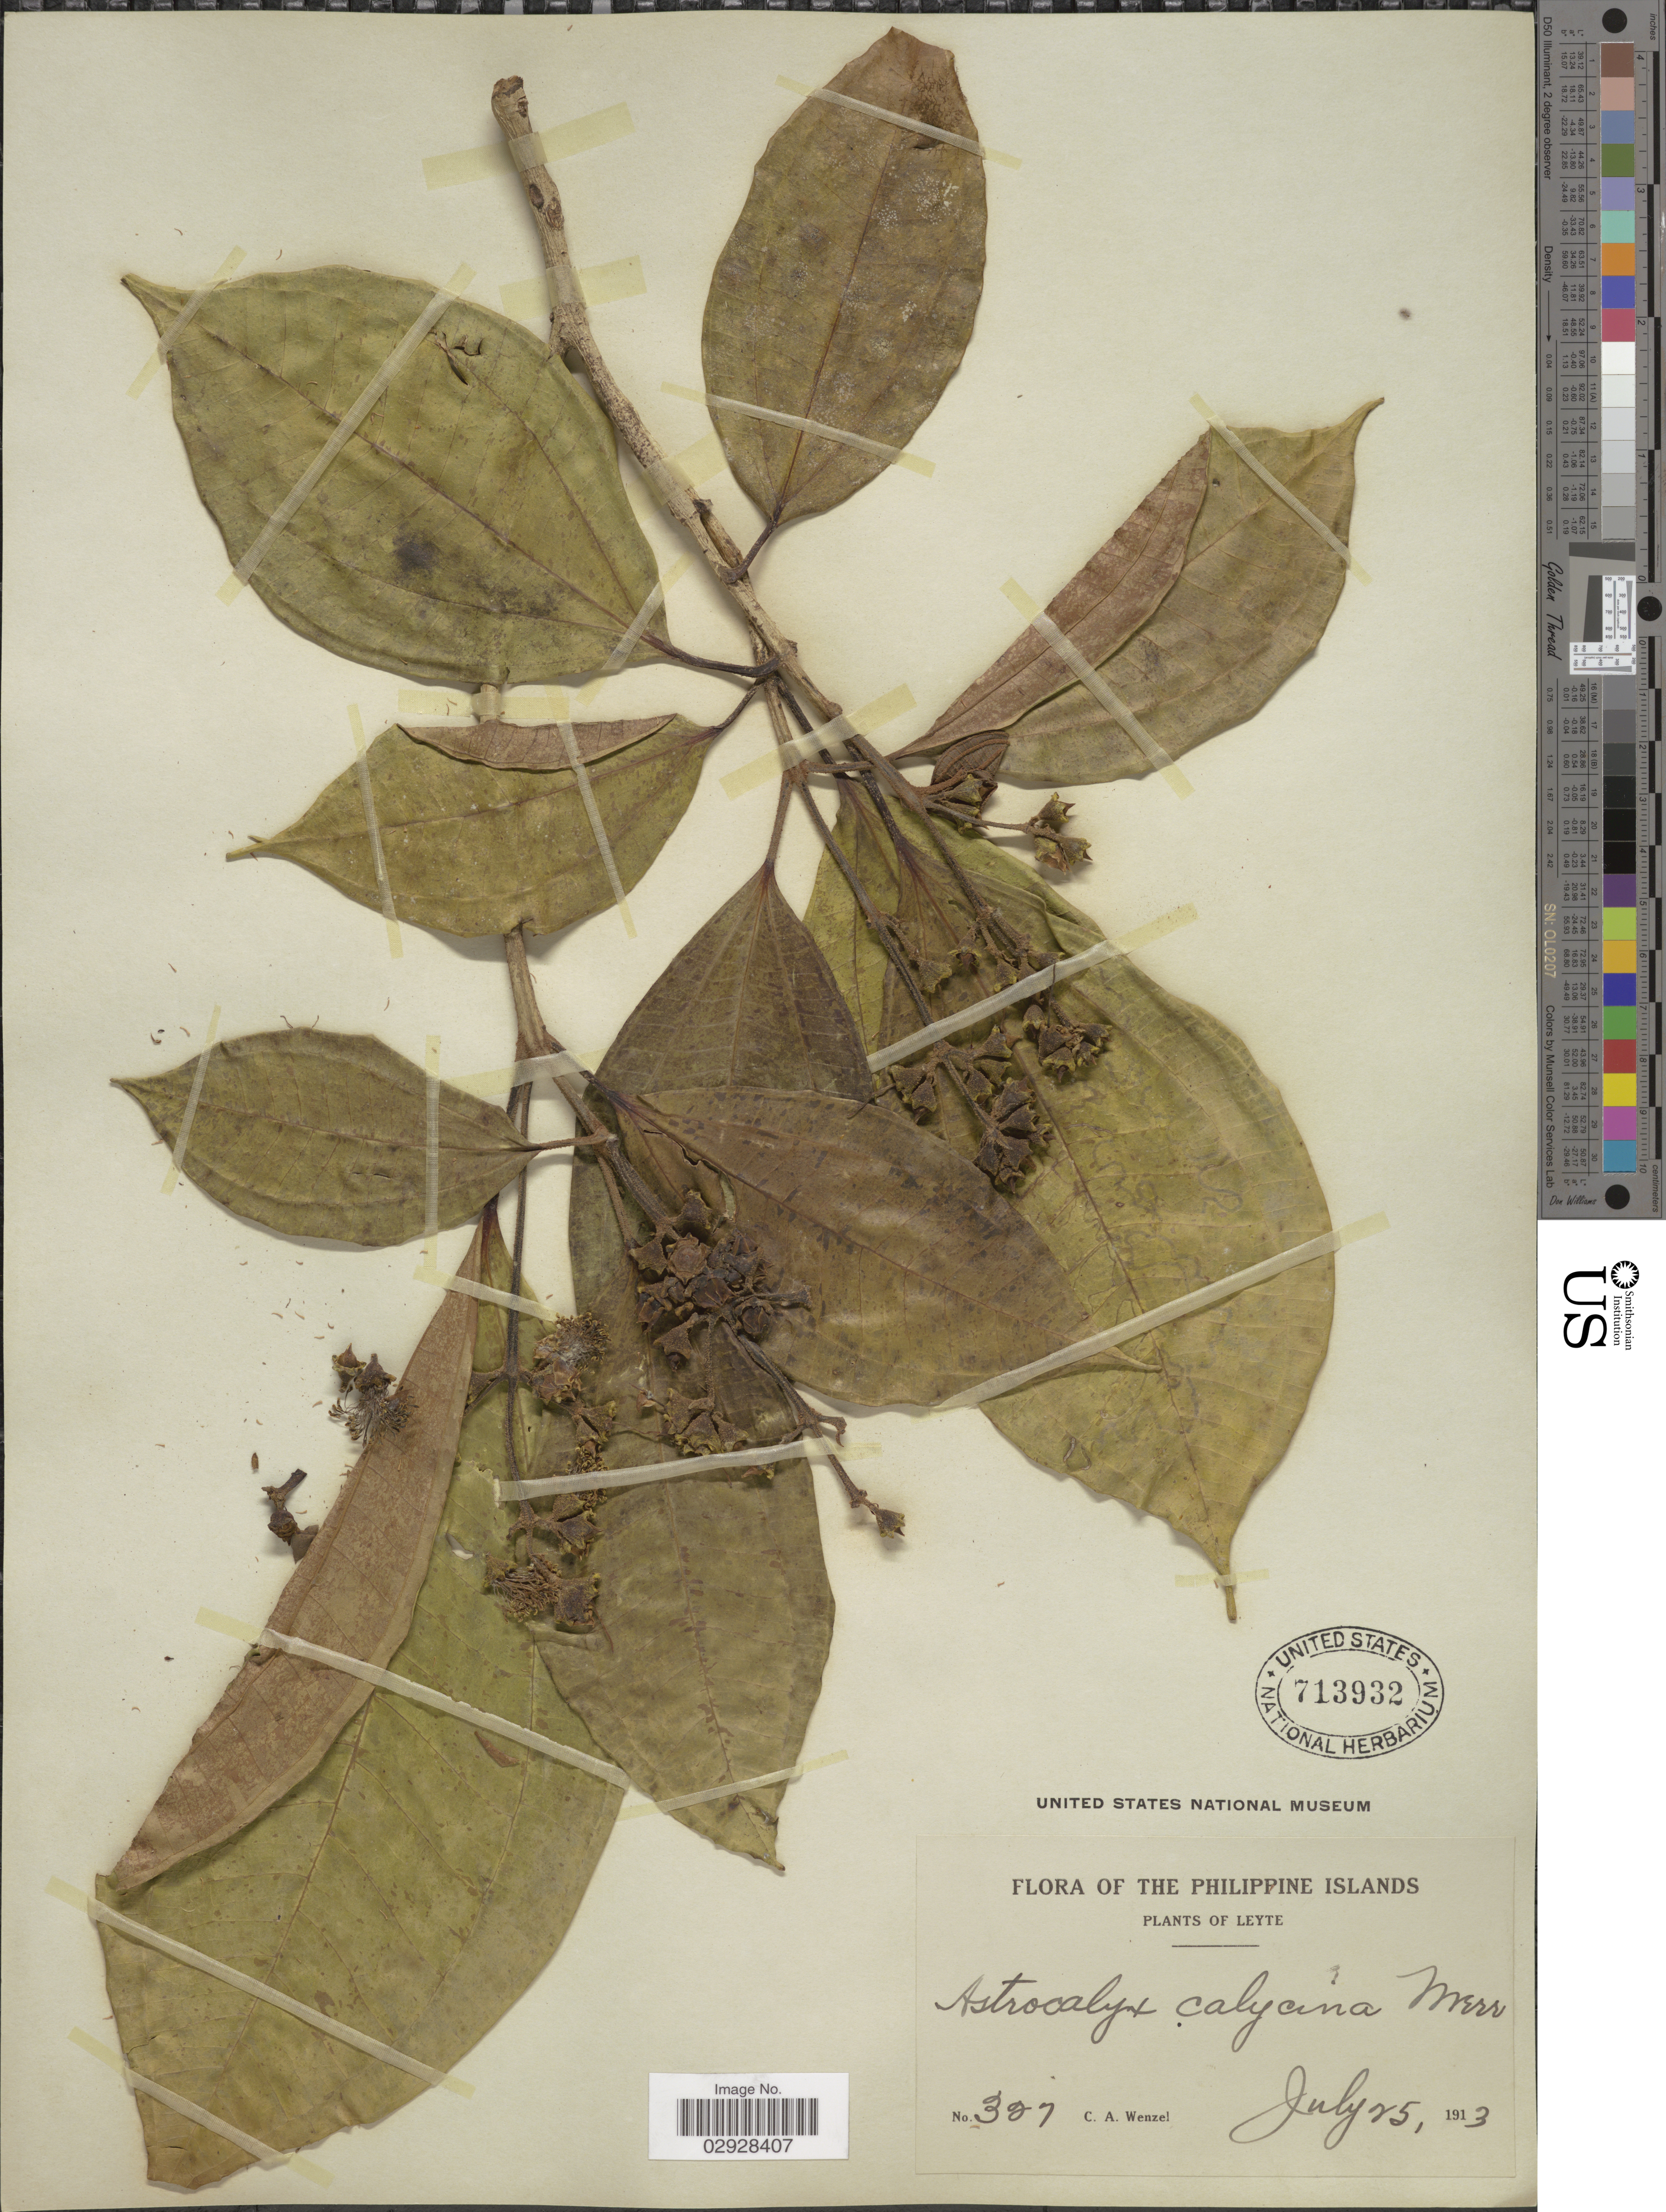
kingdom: Plantae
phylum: Tracheophyta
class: Magnoliopsida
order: Myrtales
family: Melastomataceae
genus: Astrocalyx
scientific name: Astrocalyx calycina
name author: Merr.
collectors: C. Wenzel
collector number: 327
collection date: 1913-07-25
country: Philippines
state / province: Eastern Visayas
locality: Philippine Islands. Leyte.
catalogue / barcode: US 713932